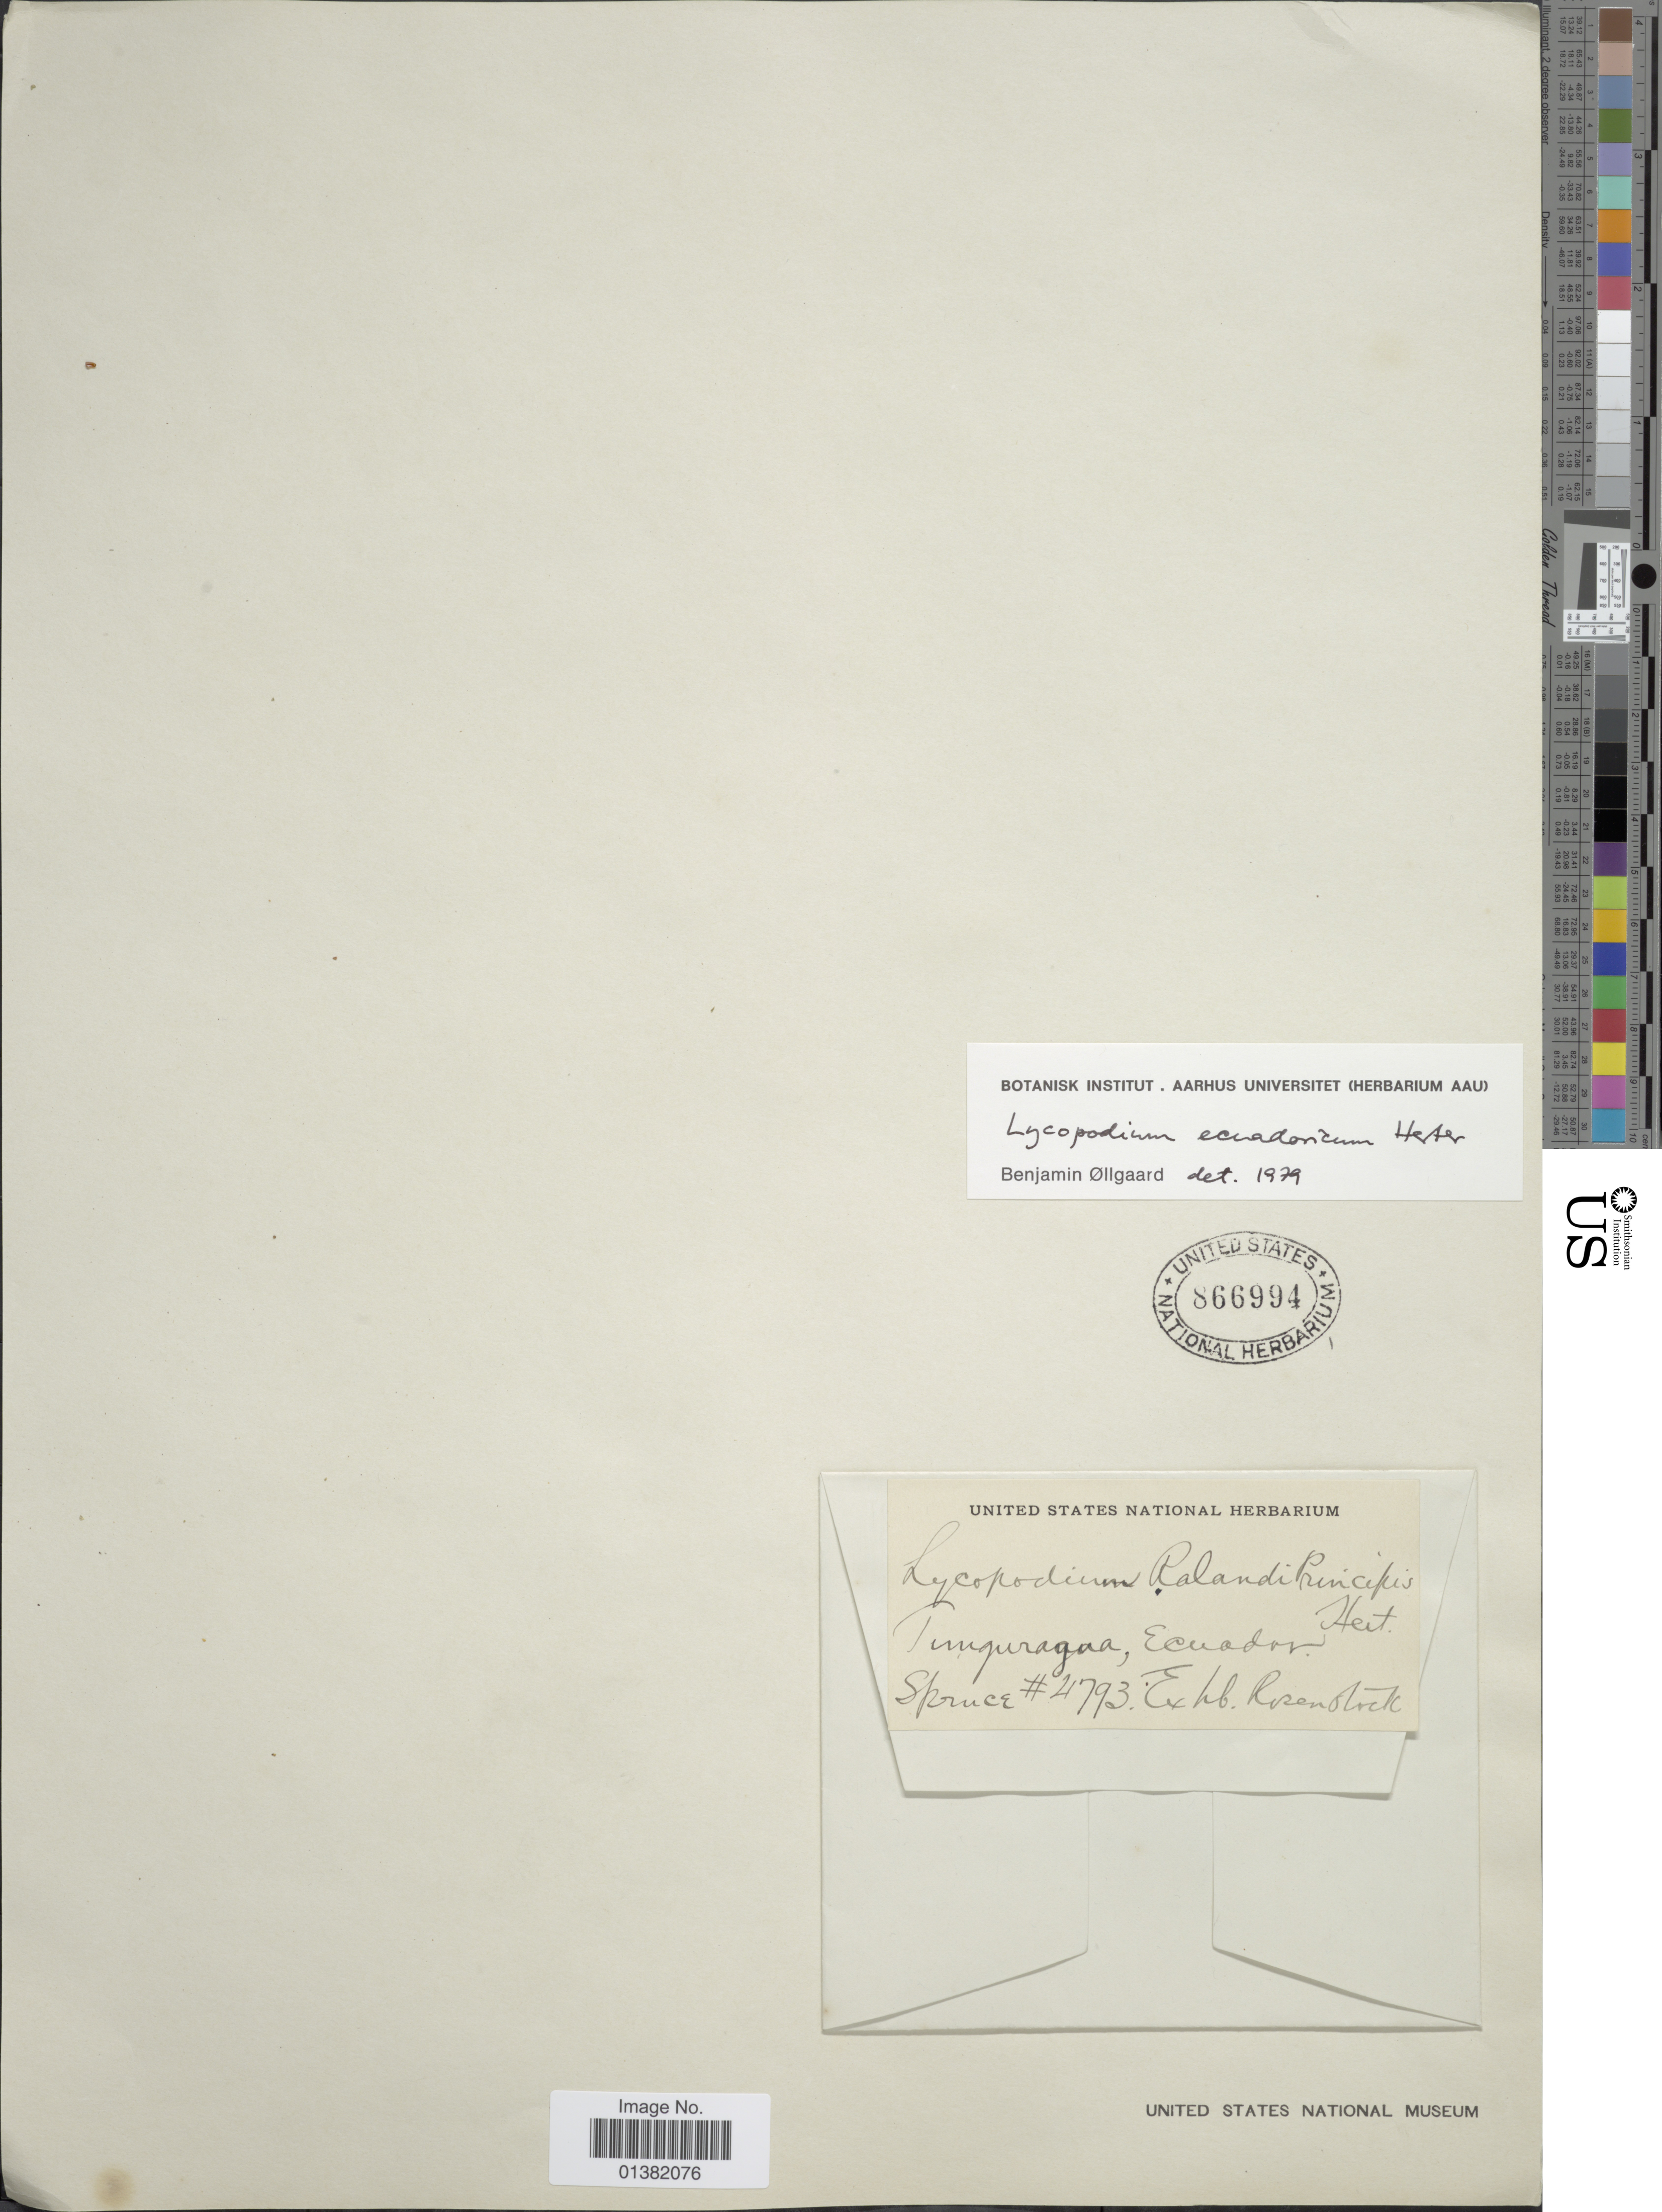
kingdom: Plantae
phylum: Tracheophyta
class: Lycopodiopsida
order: Lycopodiales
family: Lycopodiaceae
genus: Phlegmariurus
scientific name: Phlegmariurus eversus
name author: (Poir.) B. Øllg.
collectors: -. Spruce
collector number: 4793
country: Ecuador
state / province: Tungurahua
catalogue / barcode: US 866994